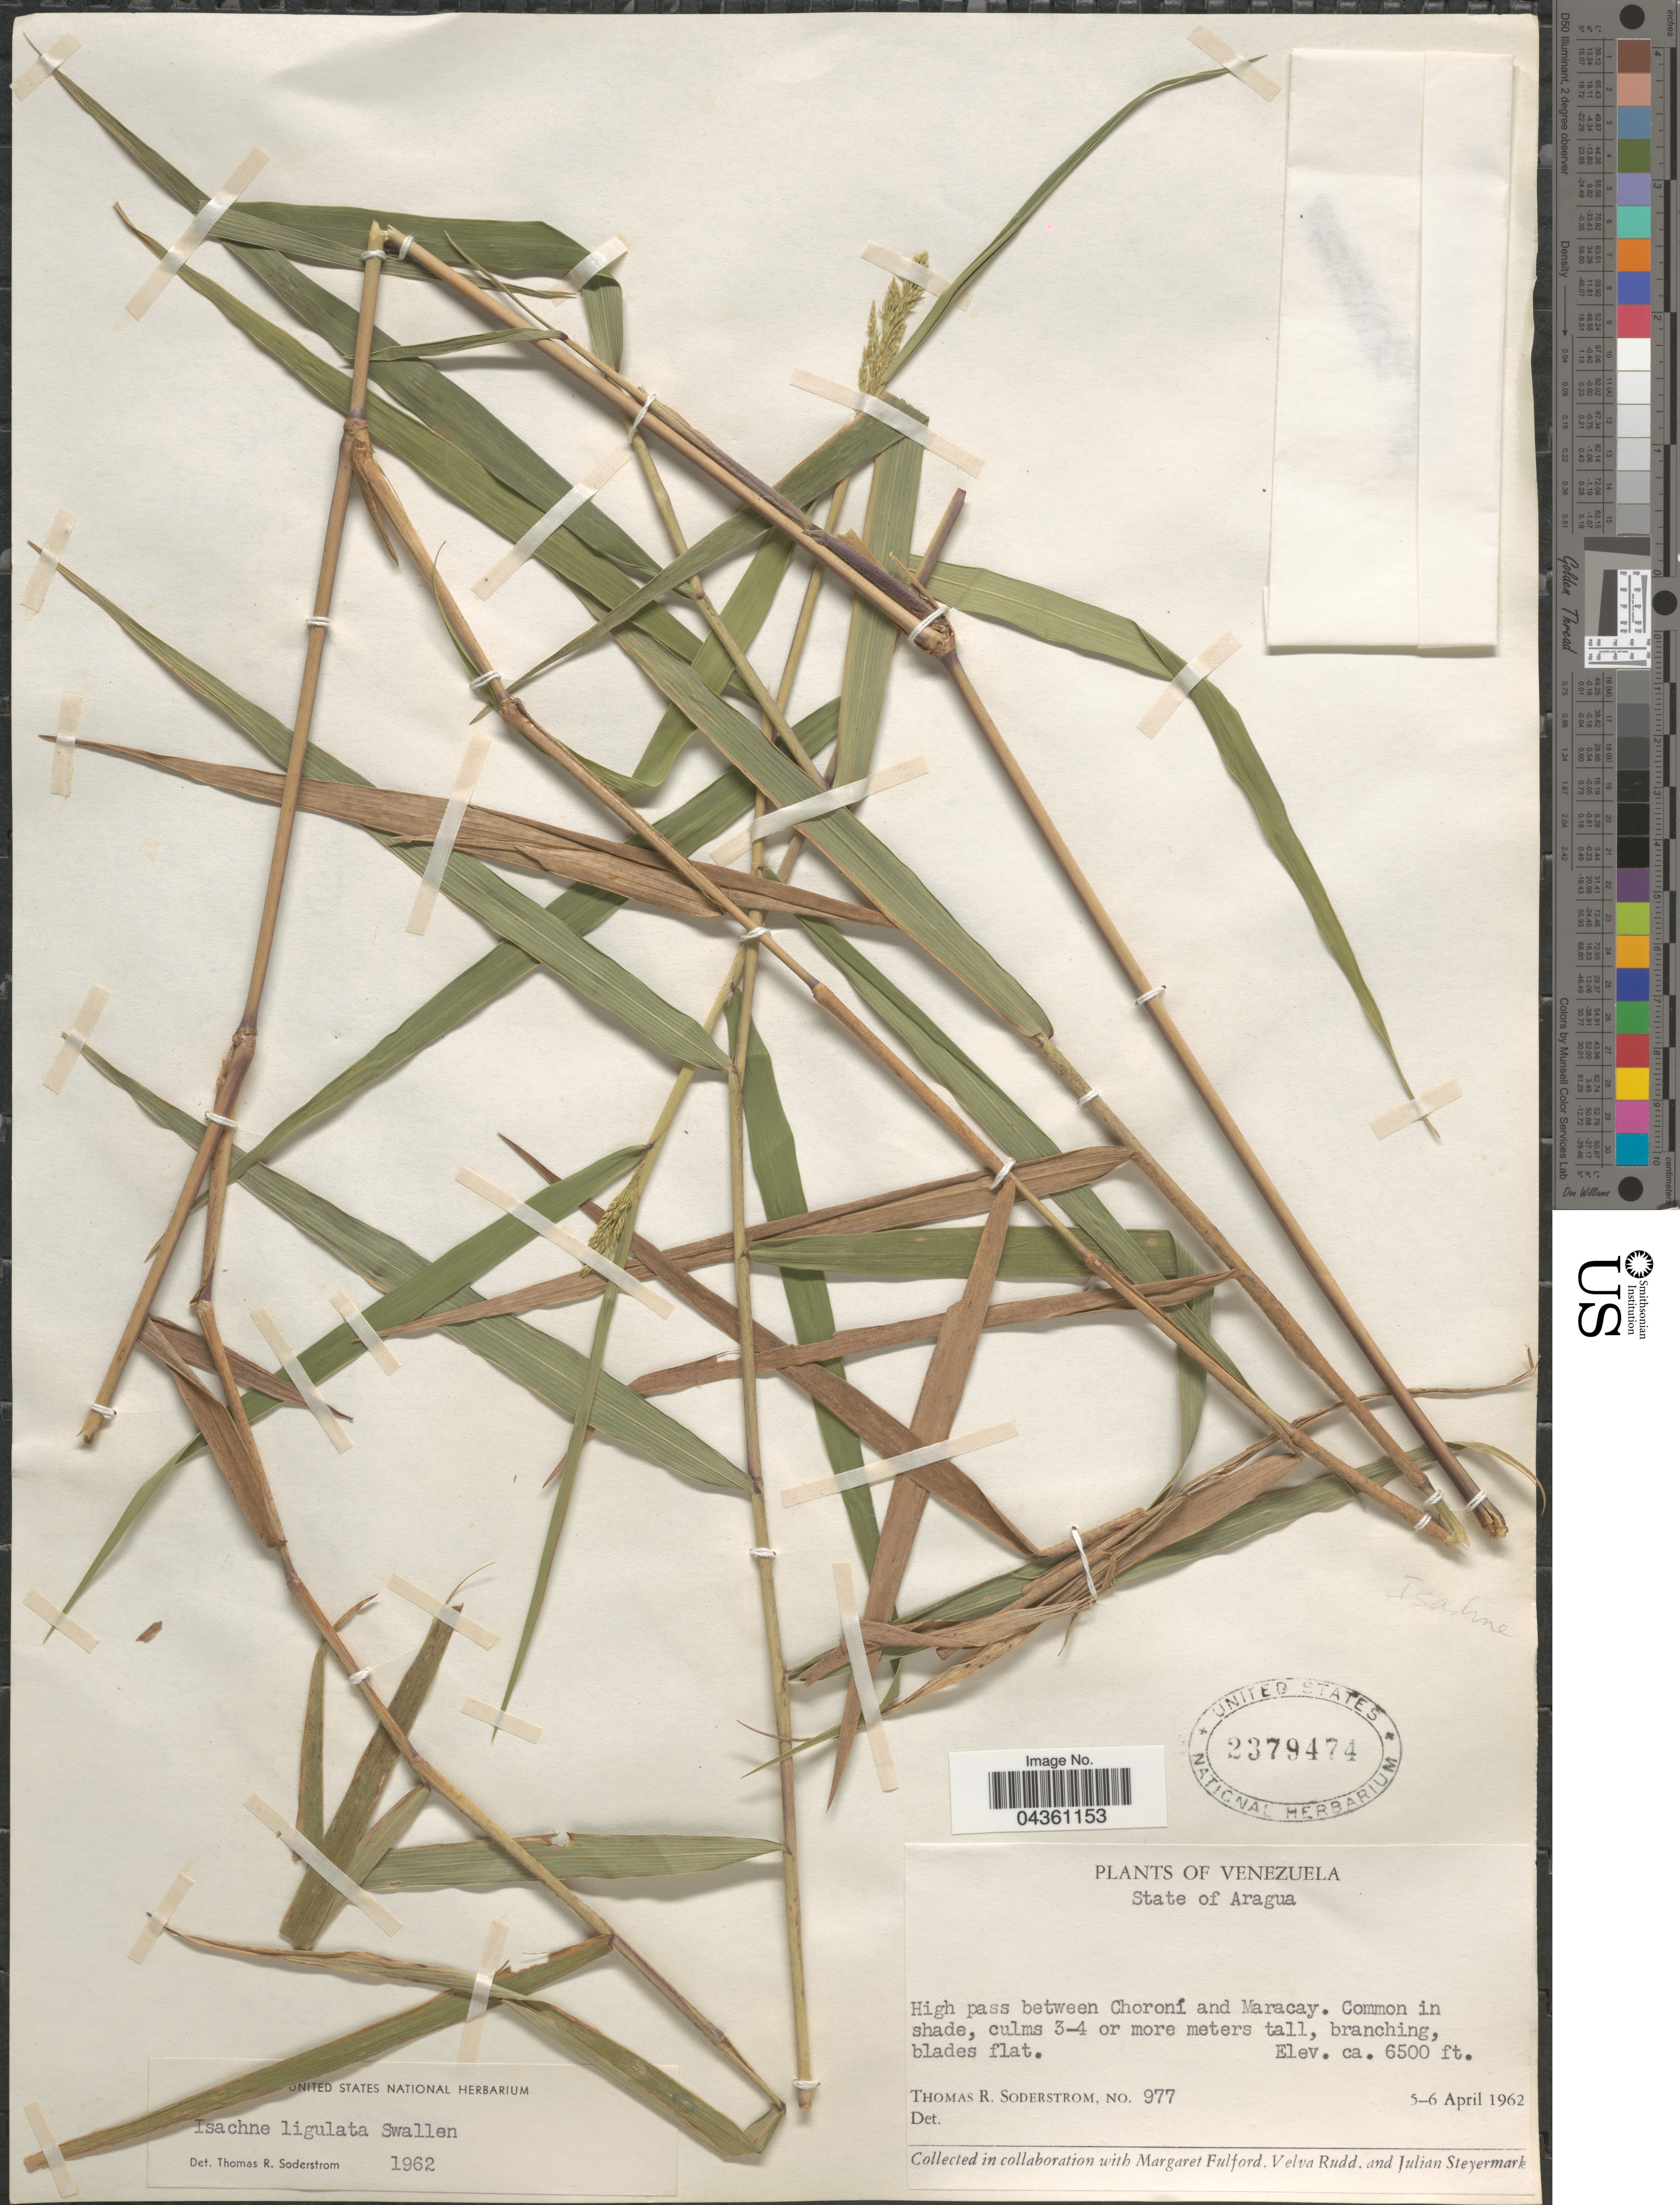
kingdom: Plantae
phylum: Tracheophyta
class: Liliopsida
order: Poales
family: Poaceae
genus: Isachne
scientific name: Isachne ligulata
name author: Swallen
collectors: T. R. Soderstrom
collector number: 977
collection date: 1962-04-05/1962-04-06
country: Venezuela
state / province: Aragua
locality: High pass between Choroní and Maracay.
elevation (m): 1981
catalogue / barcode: US 2379474